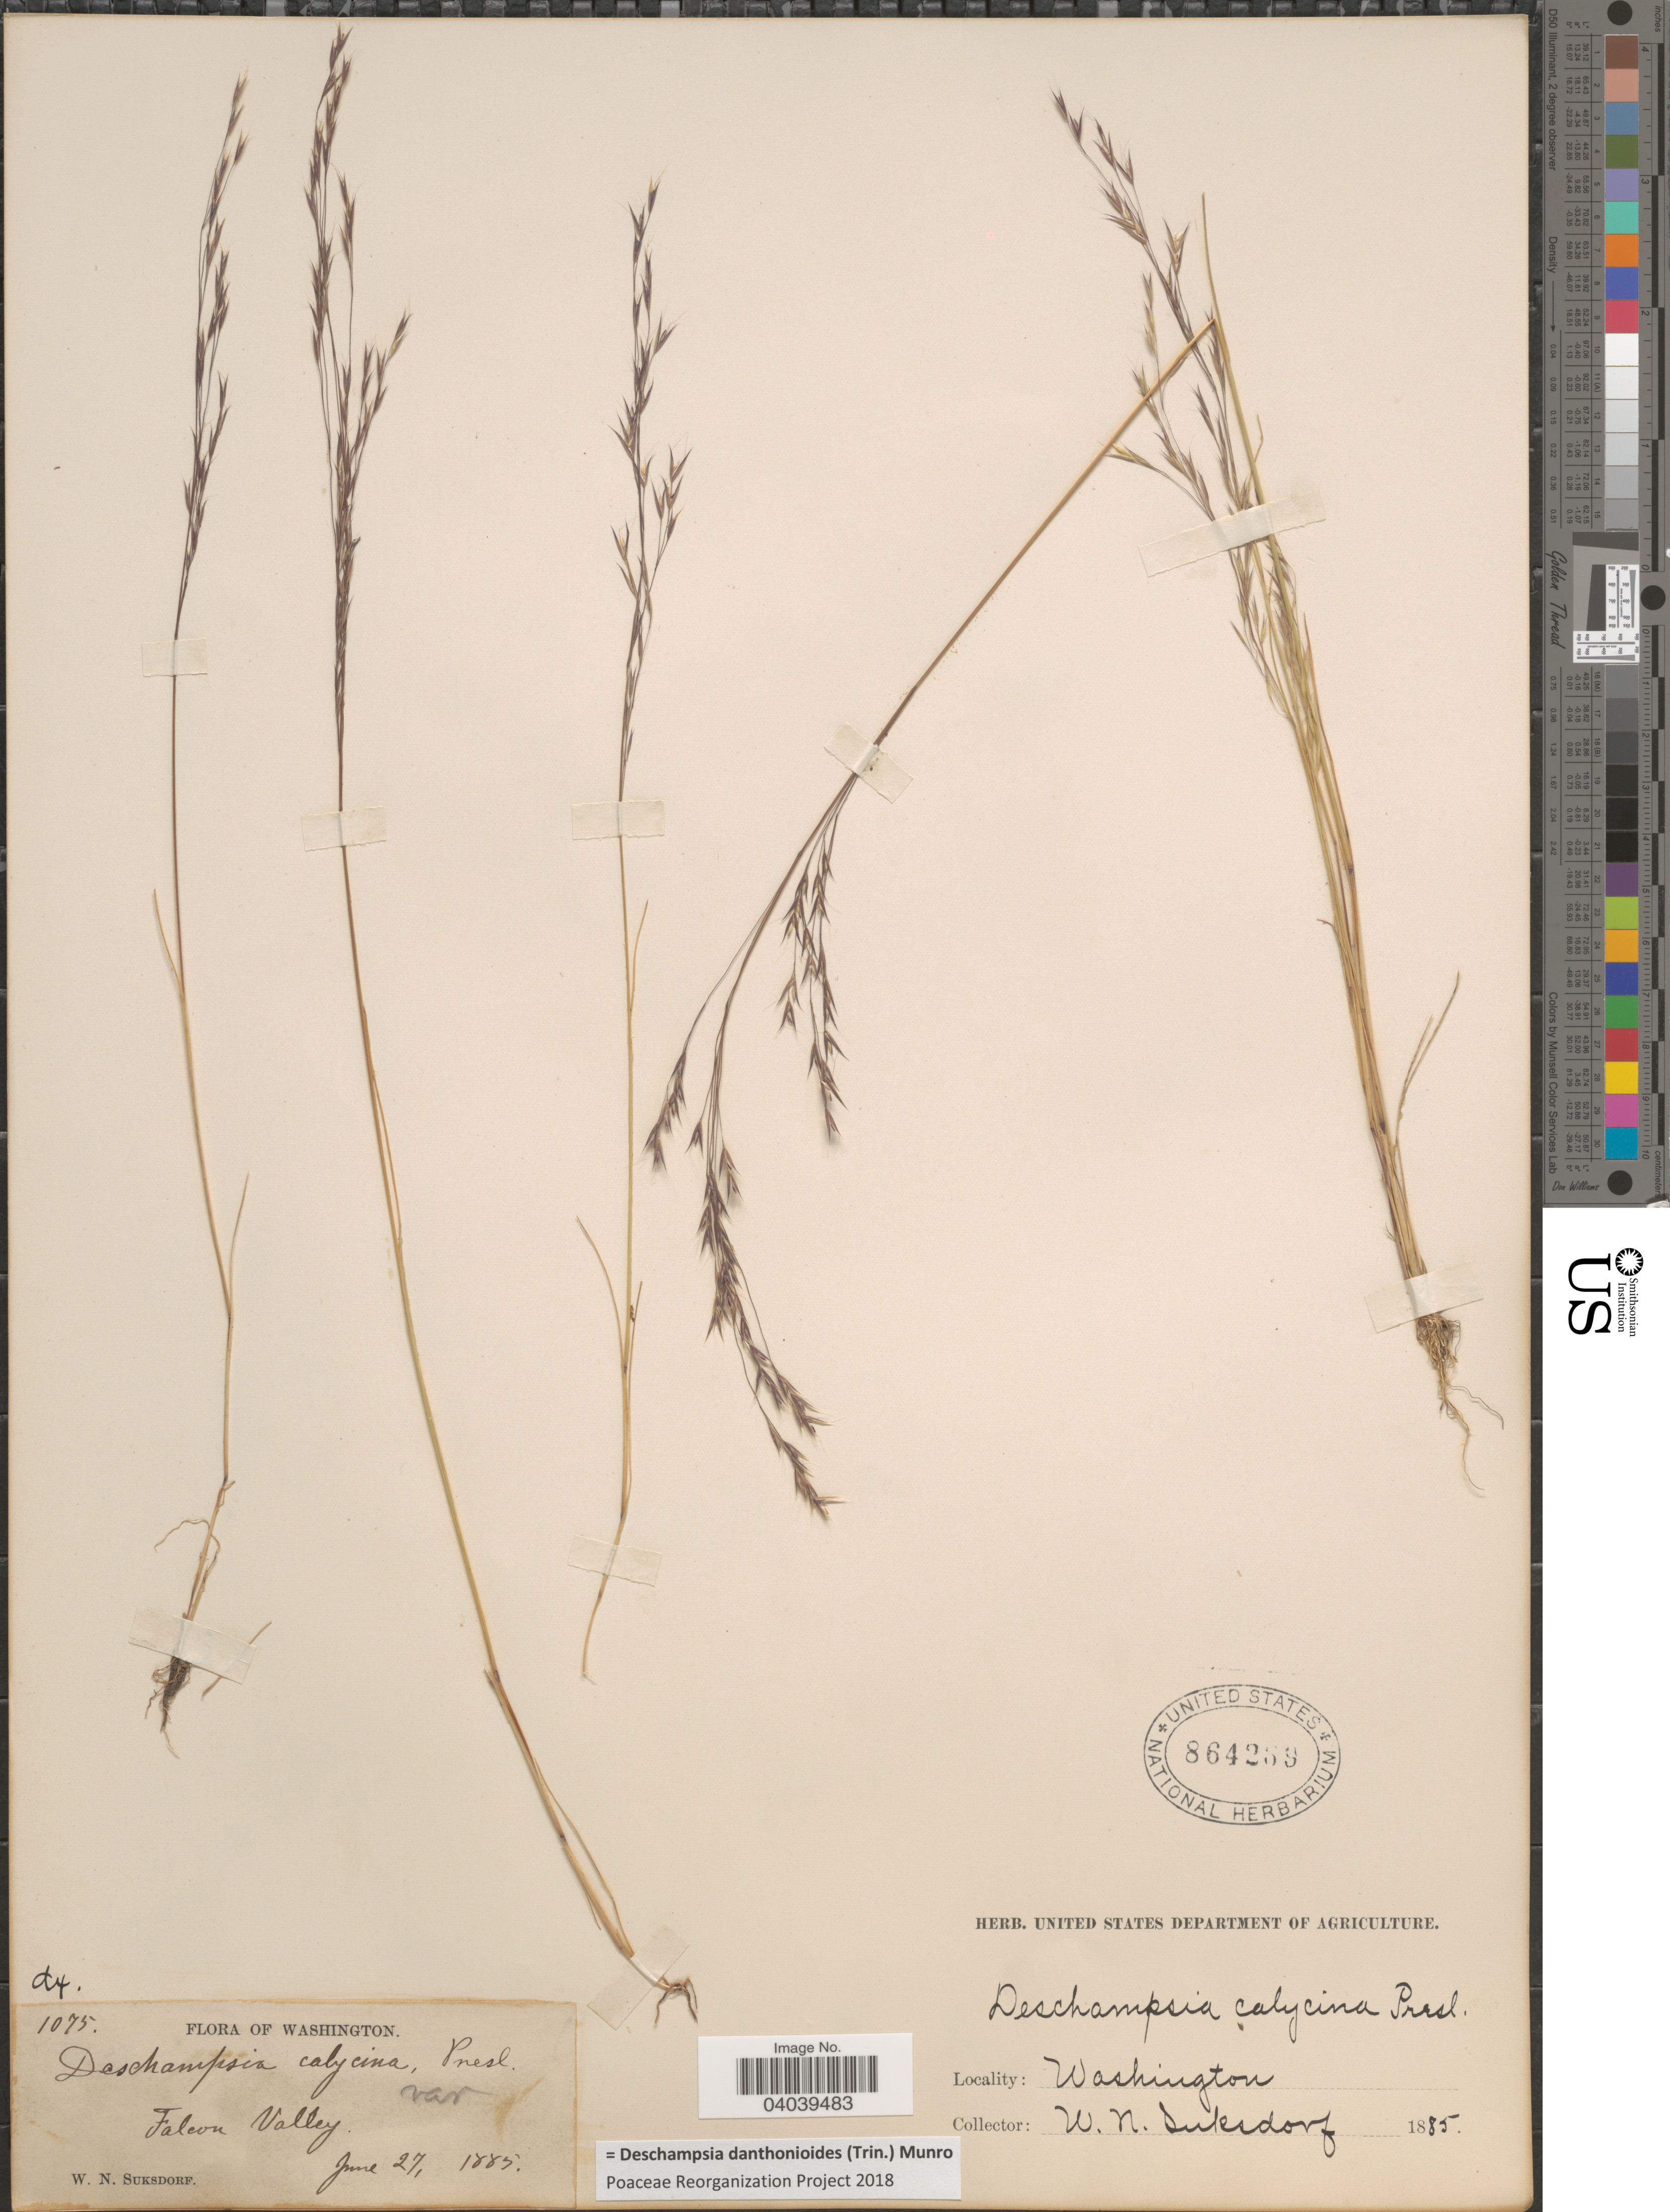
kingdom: Plantae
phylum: Tracheophyta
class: Liliopsida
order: Poales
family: Poaceae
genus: Deschampsia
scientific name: Deschampsia danthonioides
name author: (Trin.) Munro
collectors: W. N. Suksdorf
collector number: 1075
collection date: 1885-06-27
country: United States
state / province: Washington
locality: Falcon Valley.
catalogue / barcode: US 864289